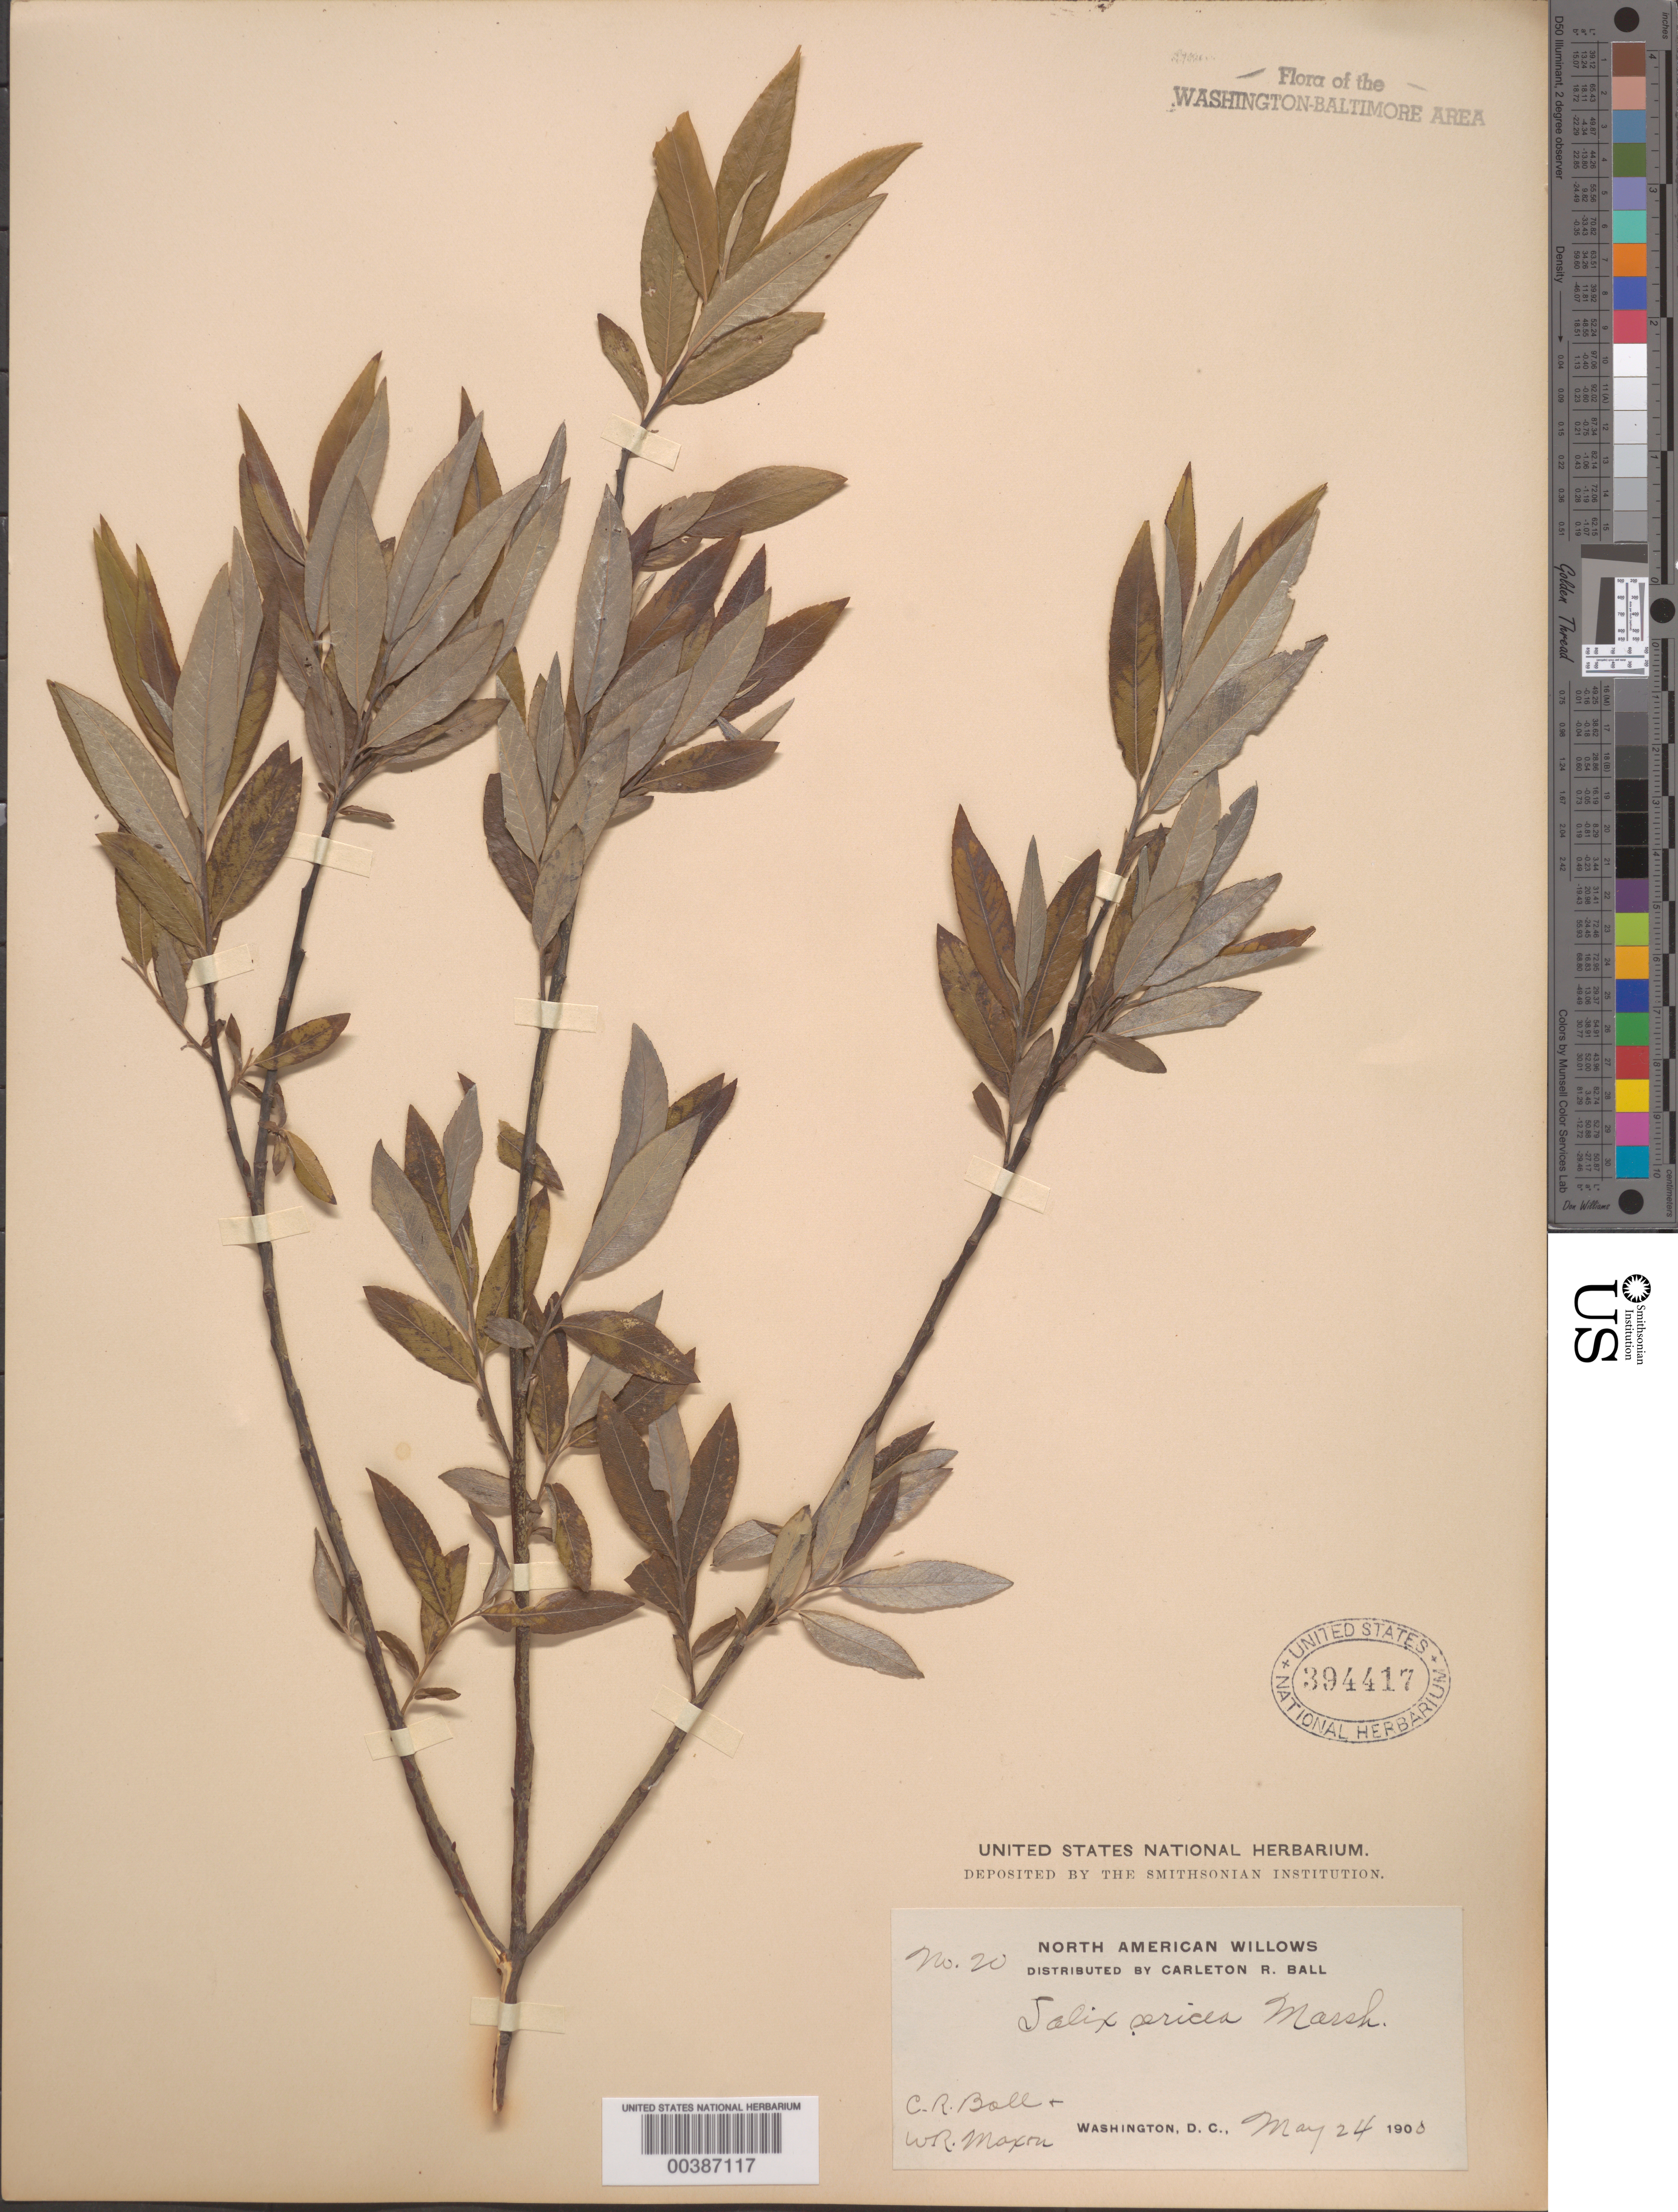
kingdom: Plantae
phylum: Tracheophyta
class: Magnoliopsida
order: Malpighiales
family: Salicaceae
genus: Salix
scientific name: Salix sericea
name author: Marshall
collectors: C. R. Ball & W. R. Maxon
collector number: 20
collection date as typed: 24 May 1900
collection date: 1900-05-24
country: United States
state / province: District of Columbia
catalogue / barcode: US 394417